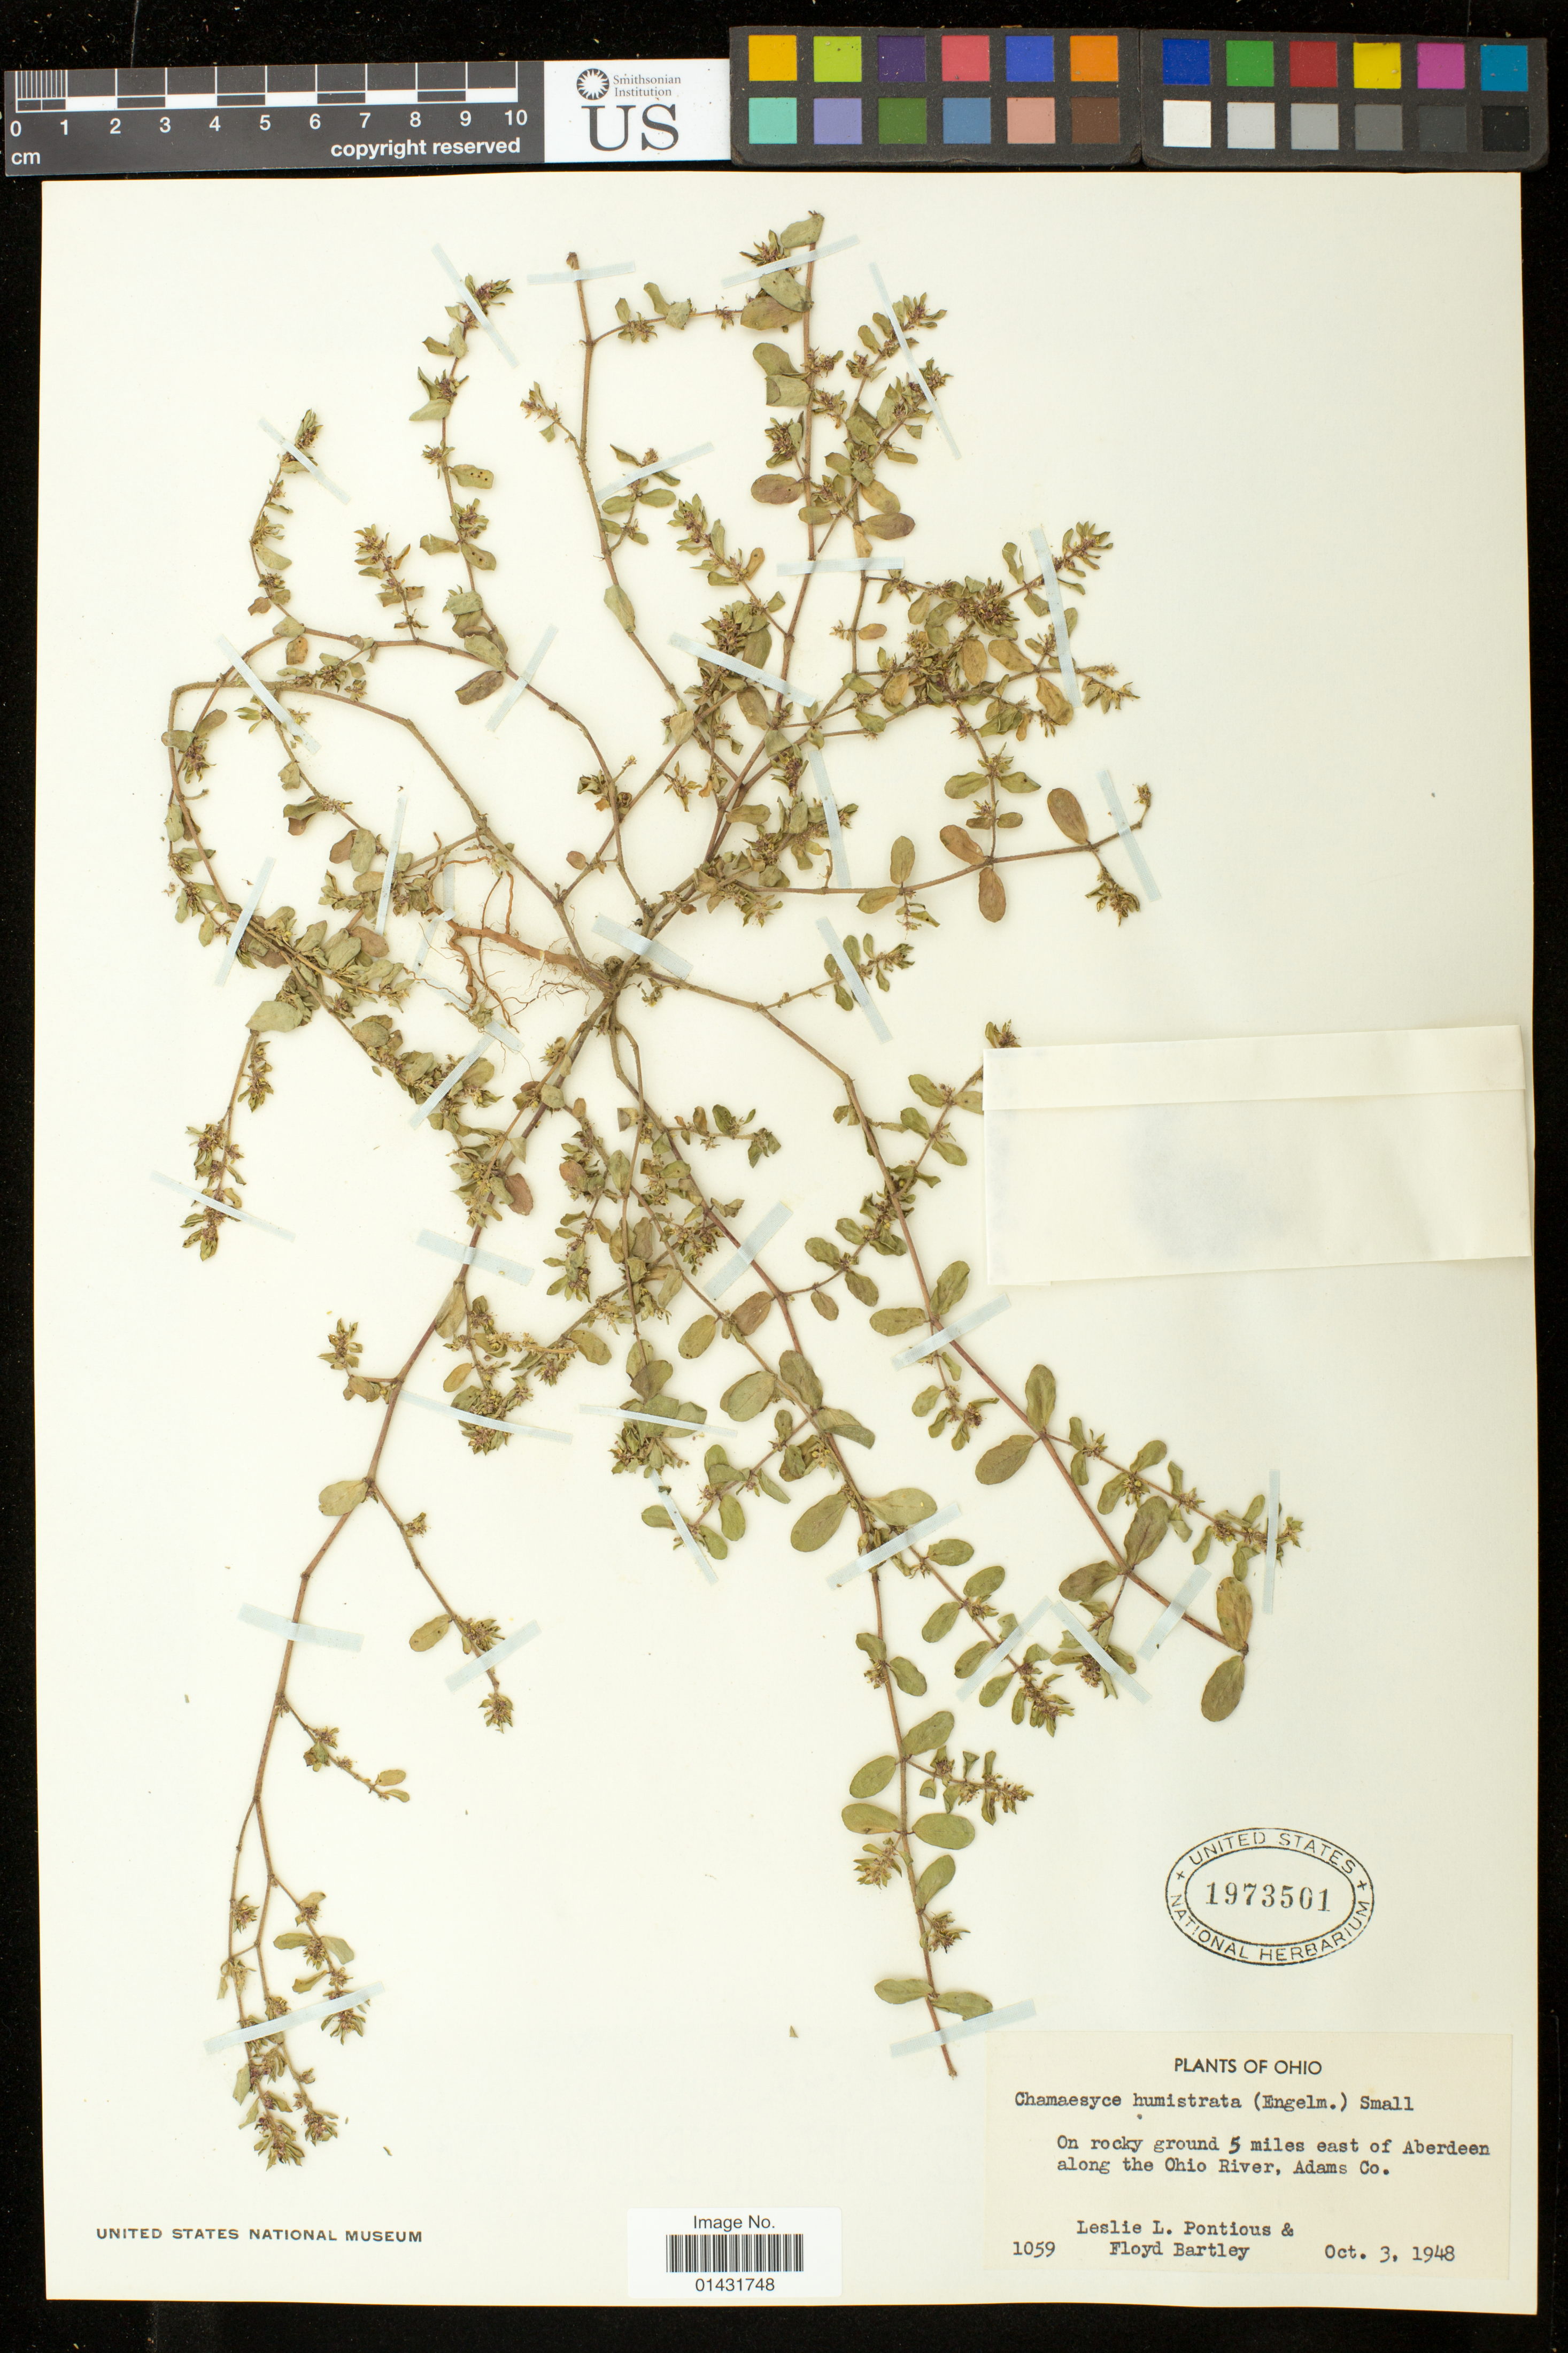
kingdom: Plantae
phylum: Tracheophyta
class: Magnoliopsida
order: Malpighiales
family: Euphorbiaceae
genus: Euphorbia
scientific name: Euphorbia humistrata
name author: Engelm. ex A. Gray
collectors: L. L. Pontious & F. Bartley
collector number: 1059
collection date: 1948-10-03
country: United States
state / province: Ohio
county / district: Adams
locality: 5 miles east of Aberdeen along the Ohio River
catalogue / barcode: US 1973501